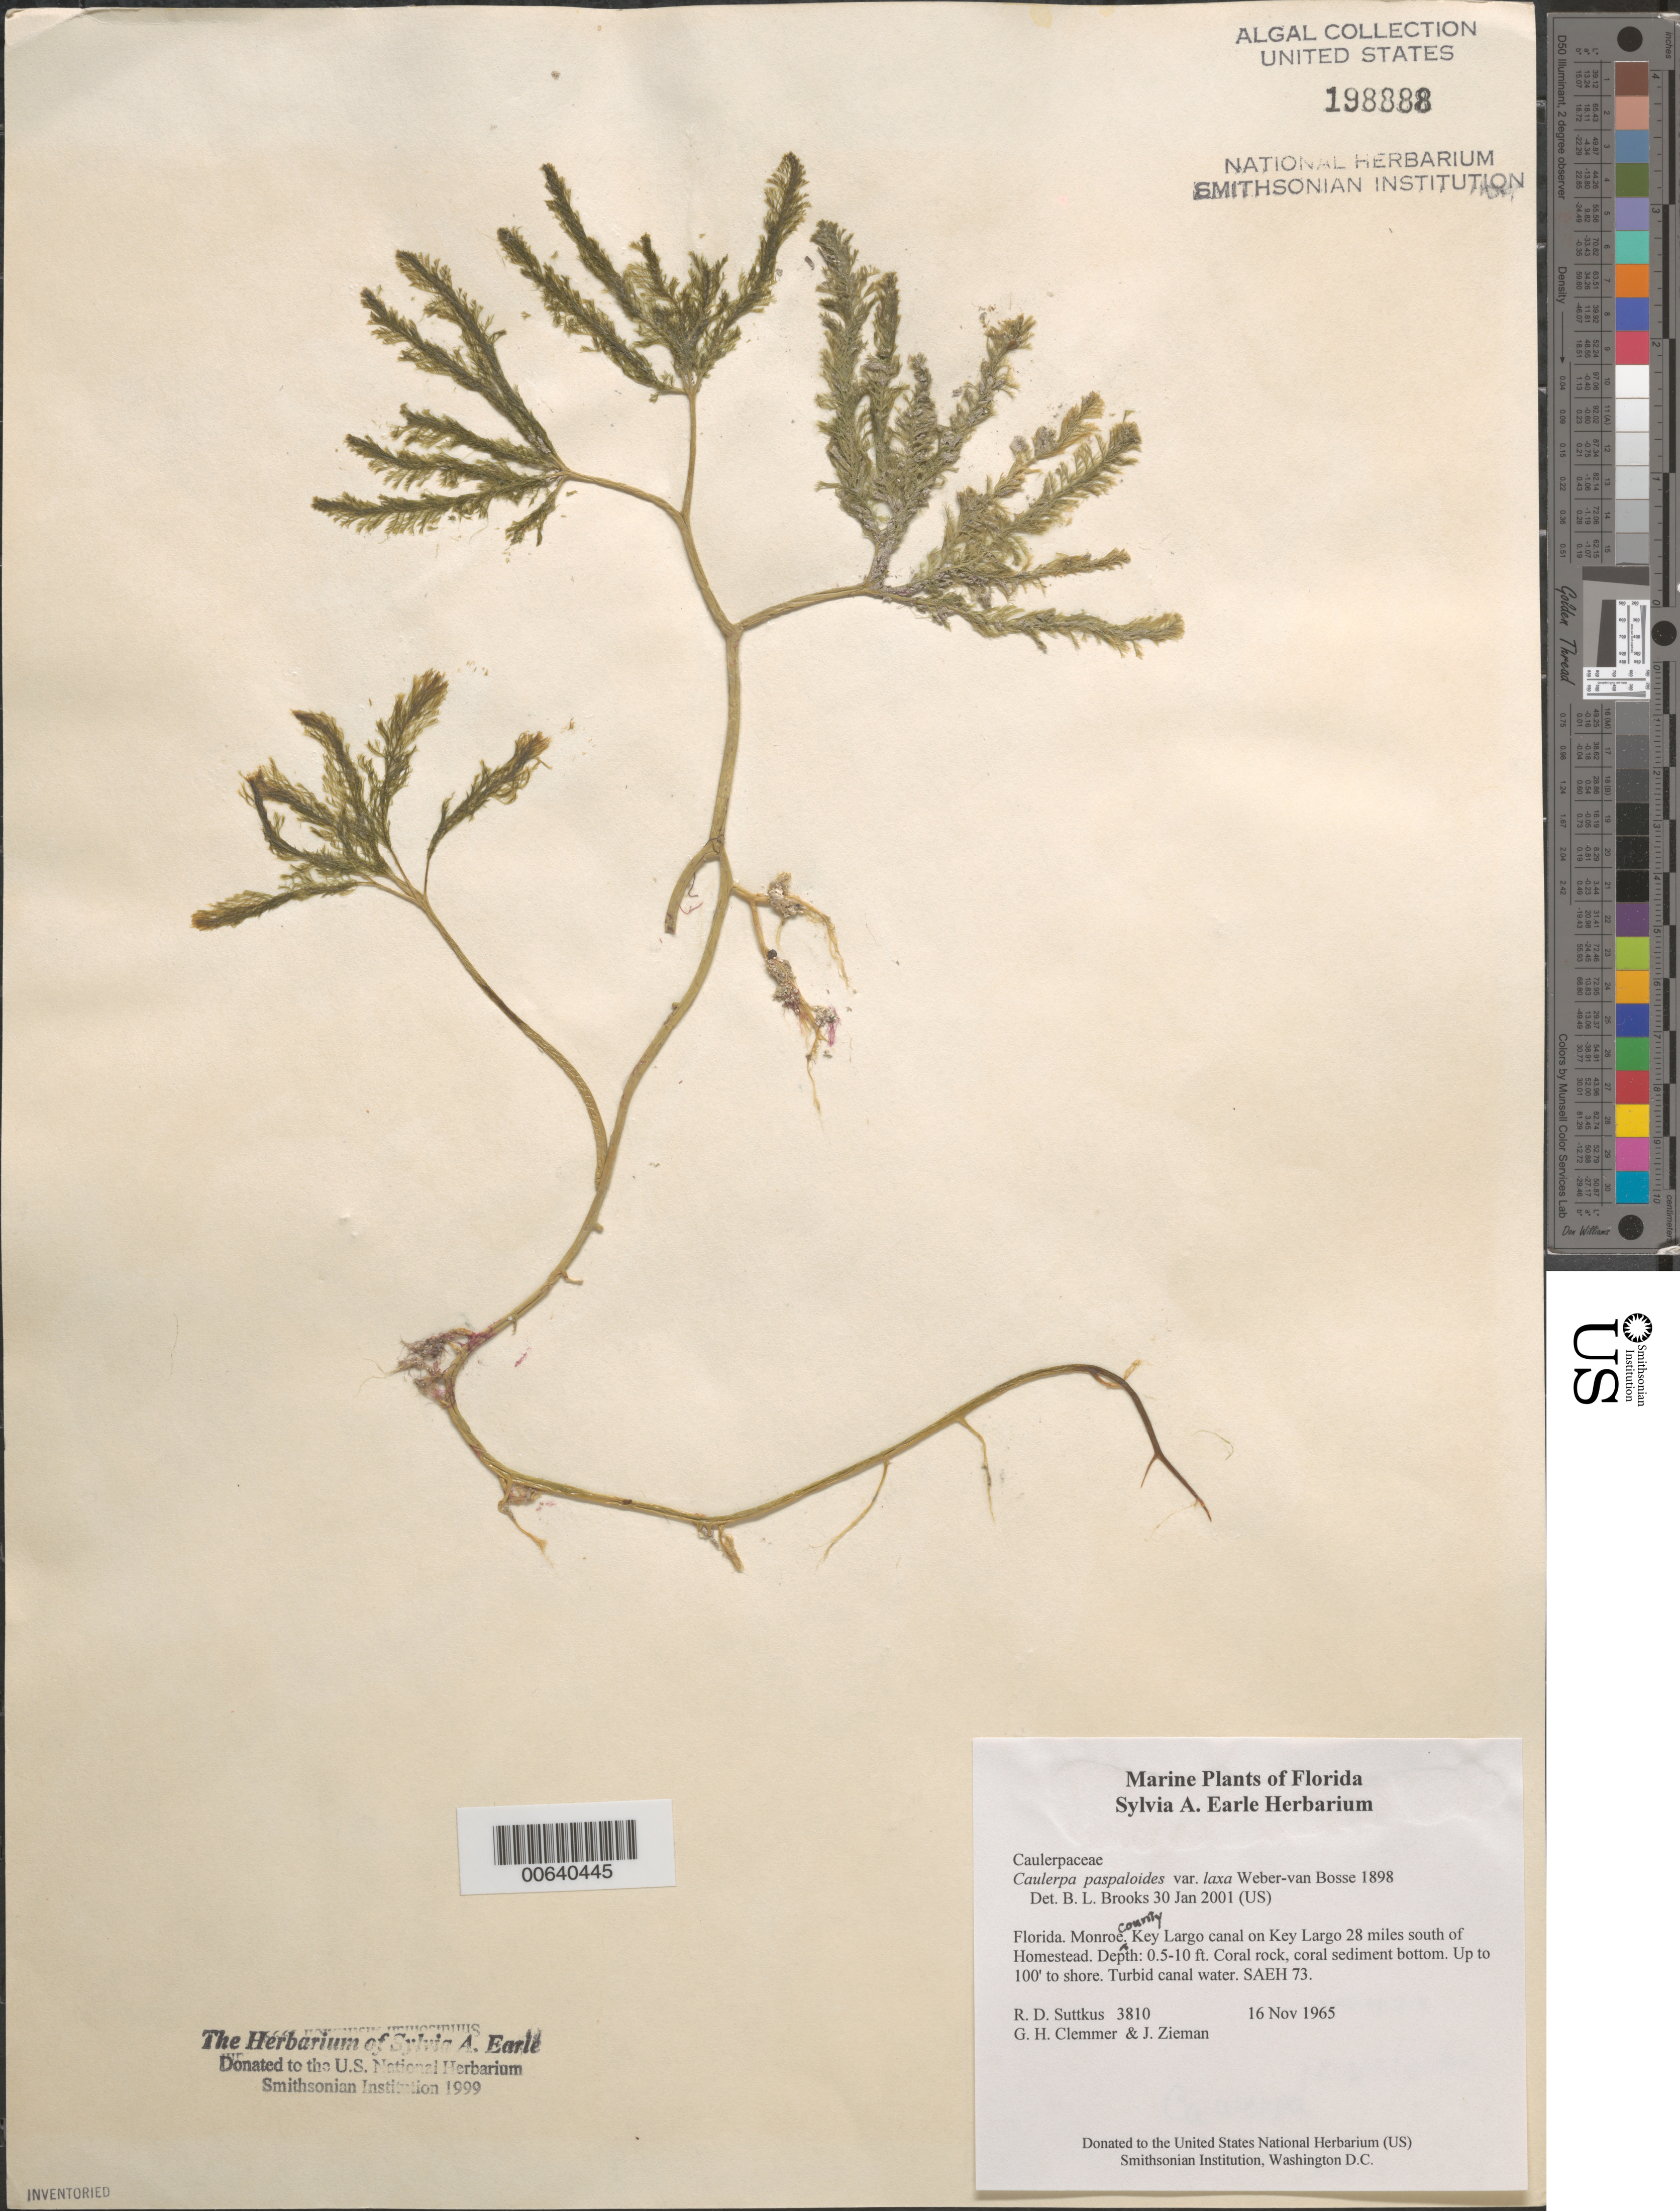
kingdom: Plantae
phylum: Chlorophyta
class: Ulvophyceae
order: Bryopsidales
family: Caulerpaceae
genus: Caulerpa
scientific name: Caulerpa paspaloides var. laxa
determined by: Brooks, B. L., (BOT), Smithsonian Institution - National Museum of Natural History (UNITED STATES)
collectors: R. Suttkus, G. Clemmer & J. Zieman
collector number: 3810 & SAEH 73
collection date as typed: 16 Nov 1965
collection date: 1965-11-16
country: United States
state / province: Florida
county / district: Monroe County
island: Key Largo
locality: Key Largo Canal, 28 miles south of Homestead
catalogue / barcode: US 198888